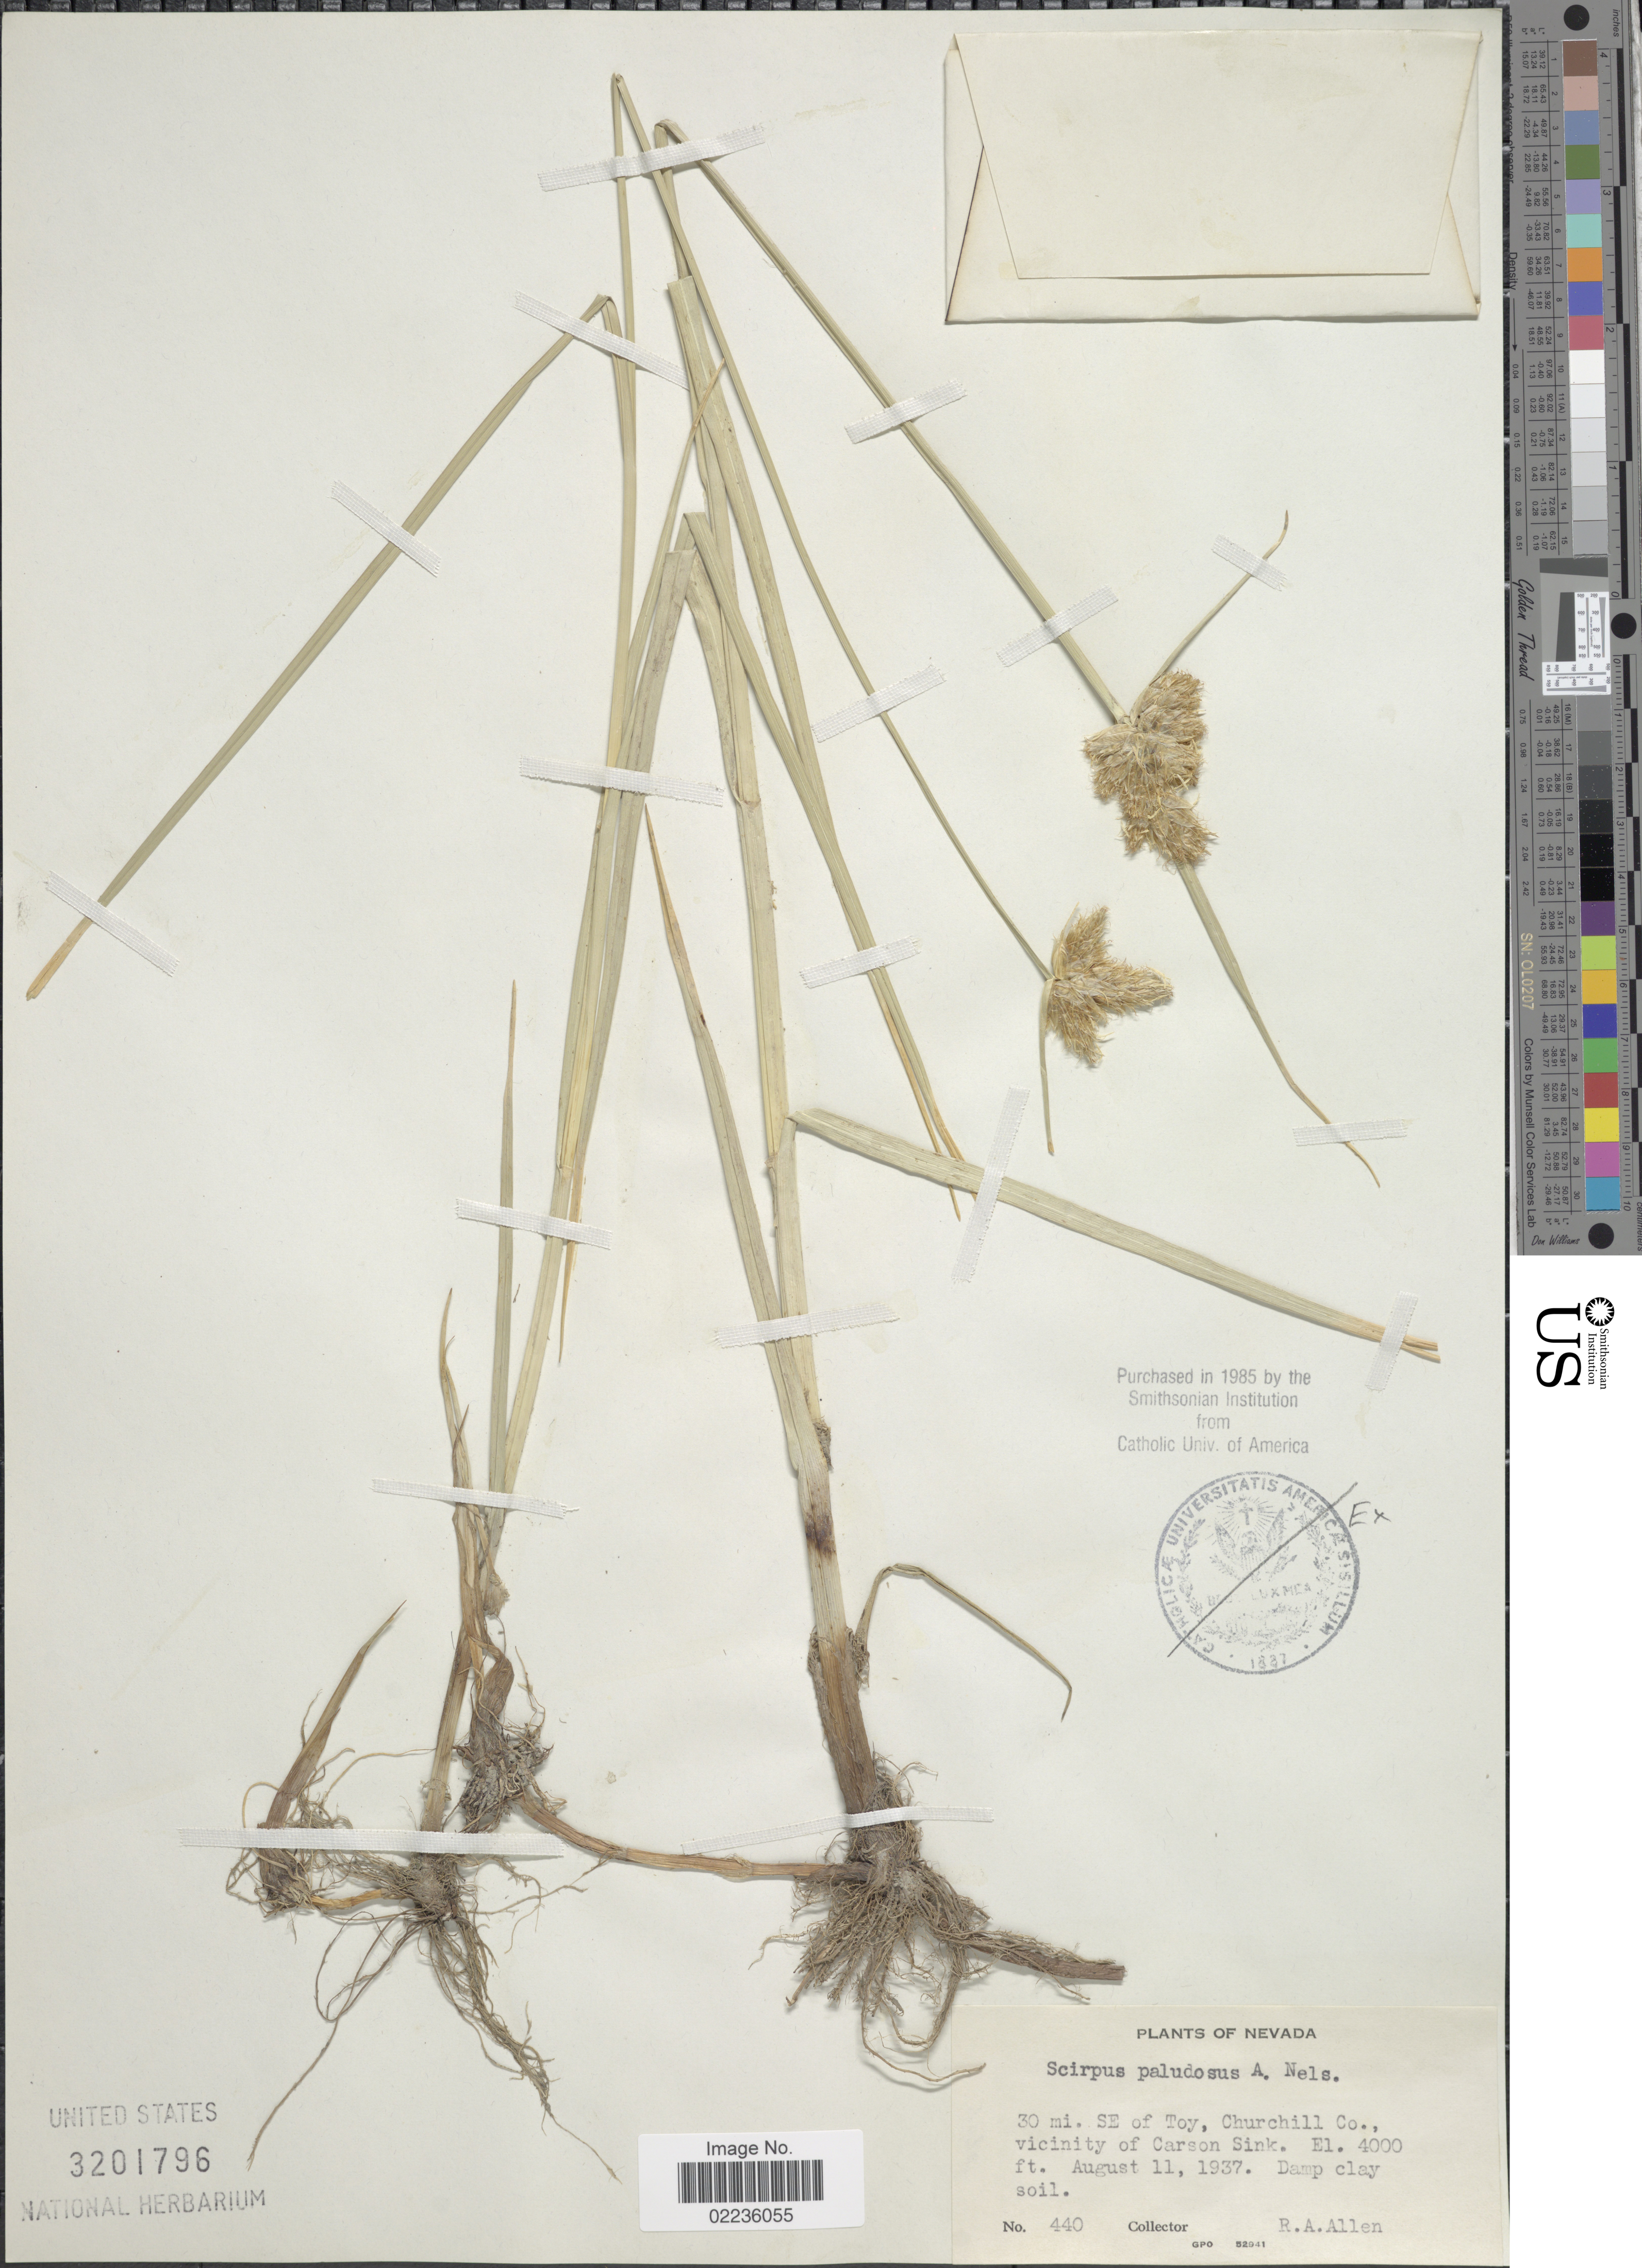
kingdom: Plantae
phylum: Tracheophyta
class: Liliopsida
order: Poales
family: Cyperaceae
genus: Bolboschoenus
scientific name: Bolboschoenus maritimus subsp. paludosus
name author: (A. Nelson) T. Koyama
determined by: Strong, M. T., (US), Smithsonian Institution - National Museum of Natural History (UNITED STATES)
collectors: R. Allen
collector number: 440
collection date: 1937-08-11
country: United States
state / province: Nevada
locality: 30 mi. SE of Toy, Churchill Co., vicinity of Carson Sink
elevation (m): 1219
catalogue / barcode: US 3201796